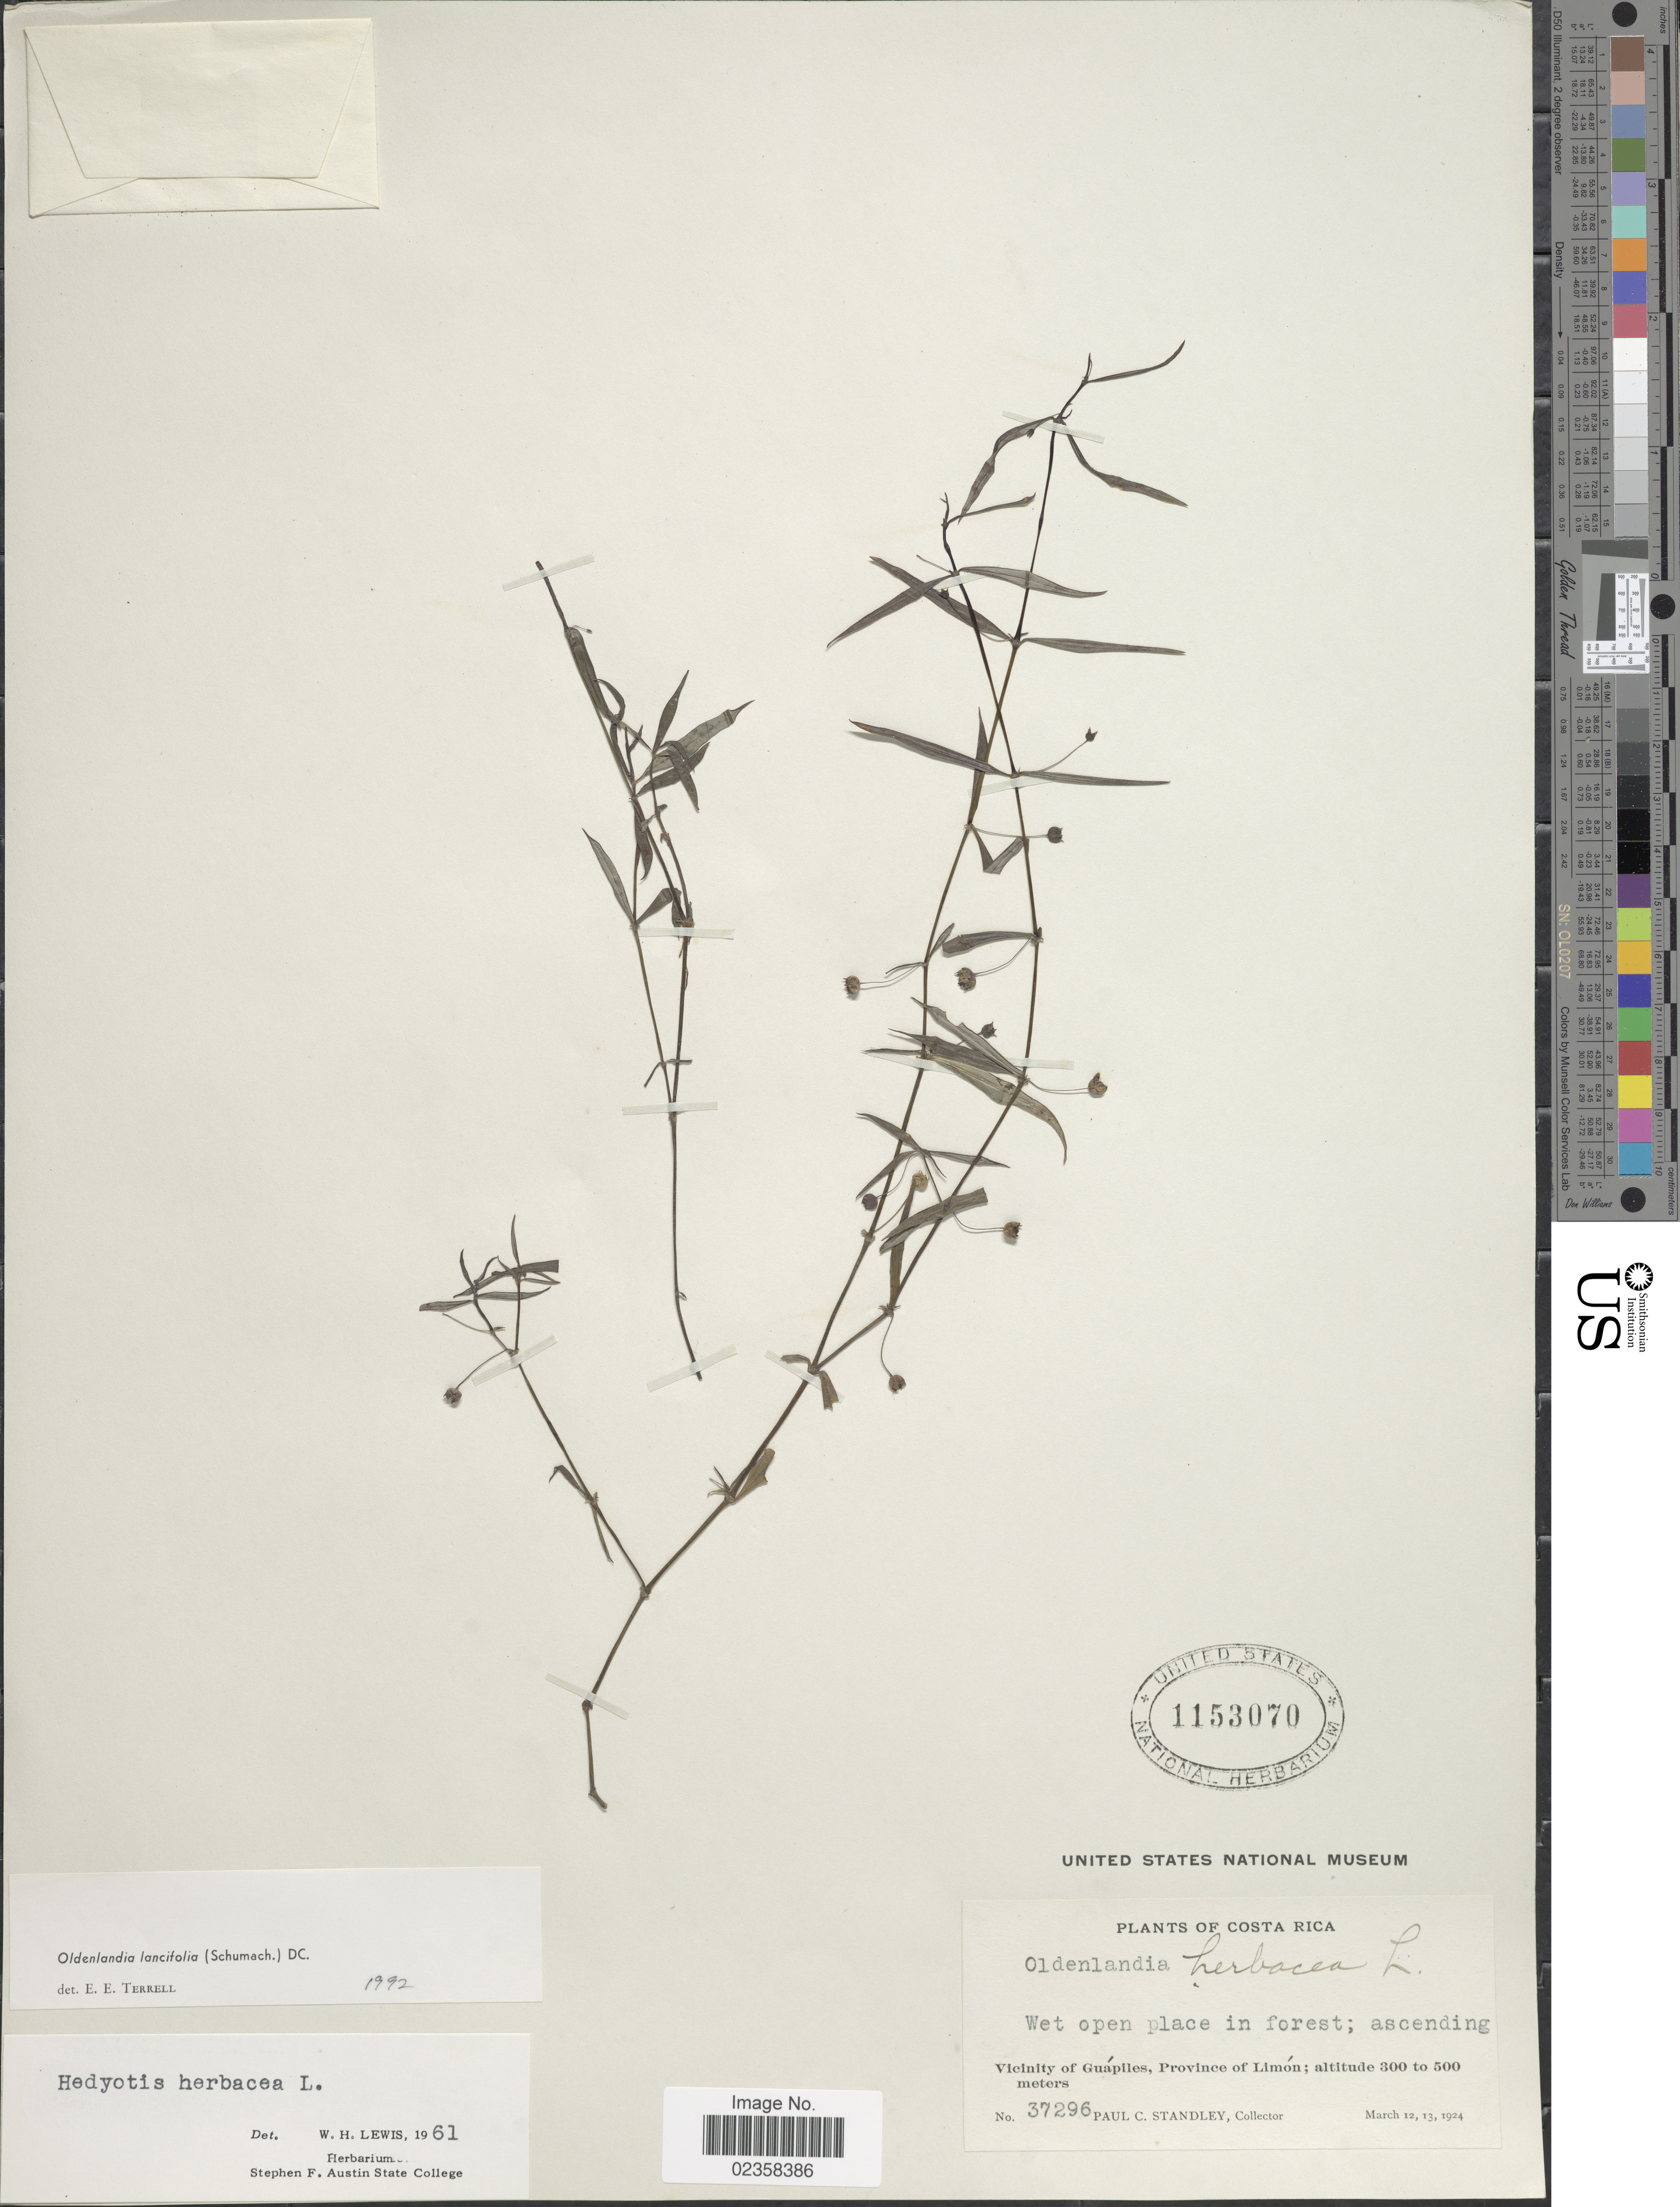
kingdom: Plantae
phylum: Tracheophyta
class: Magnoliopsida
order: Gentianales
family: Rubiaceae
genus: Oldenlandia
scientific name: Oldenlandia lancifolia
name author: (Schumach.) DC.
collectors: P. C. Standley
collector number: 37296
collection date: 1924-03-12/1924-03-13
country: Costa Rica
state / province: Limón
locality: Vicinity of Guapiles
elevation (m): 300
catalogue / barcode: US 1153070